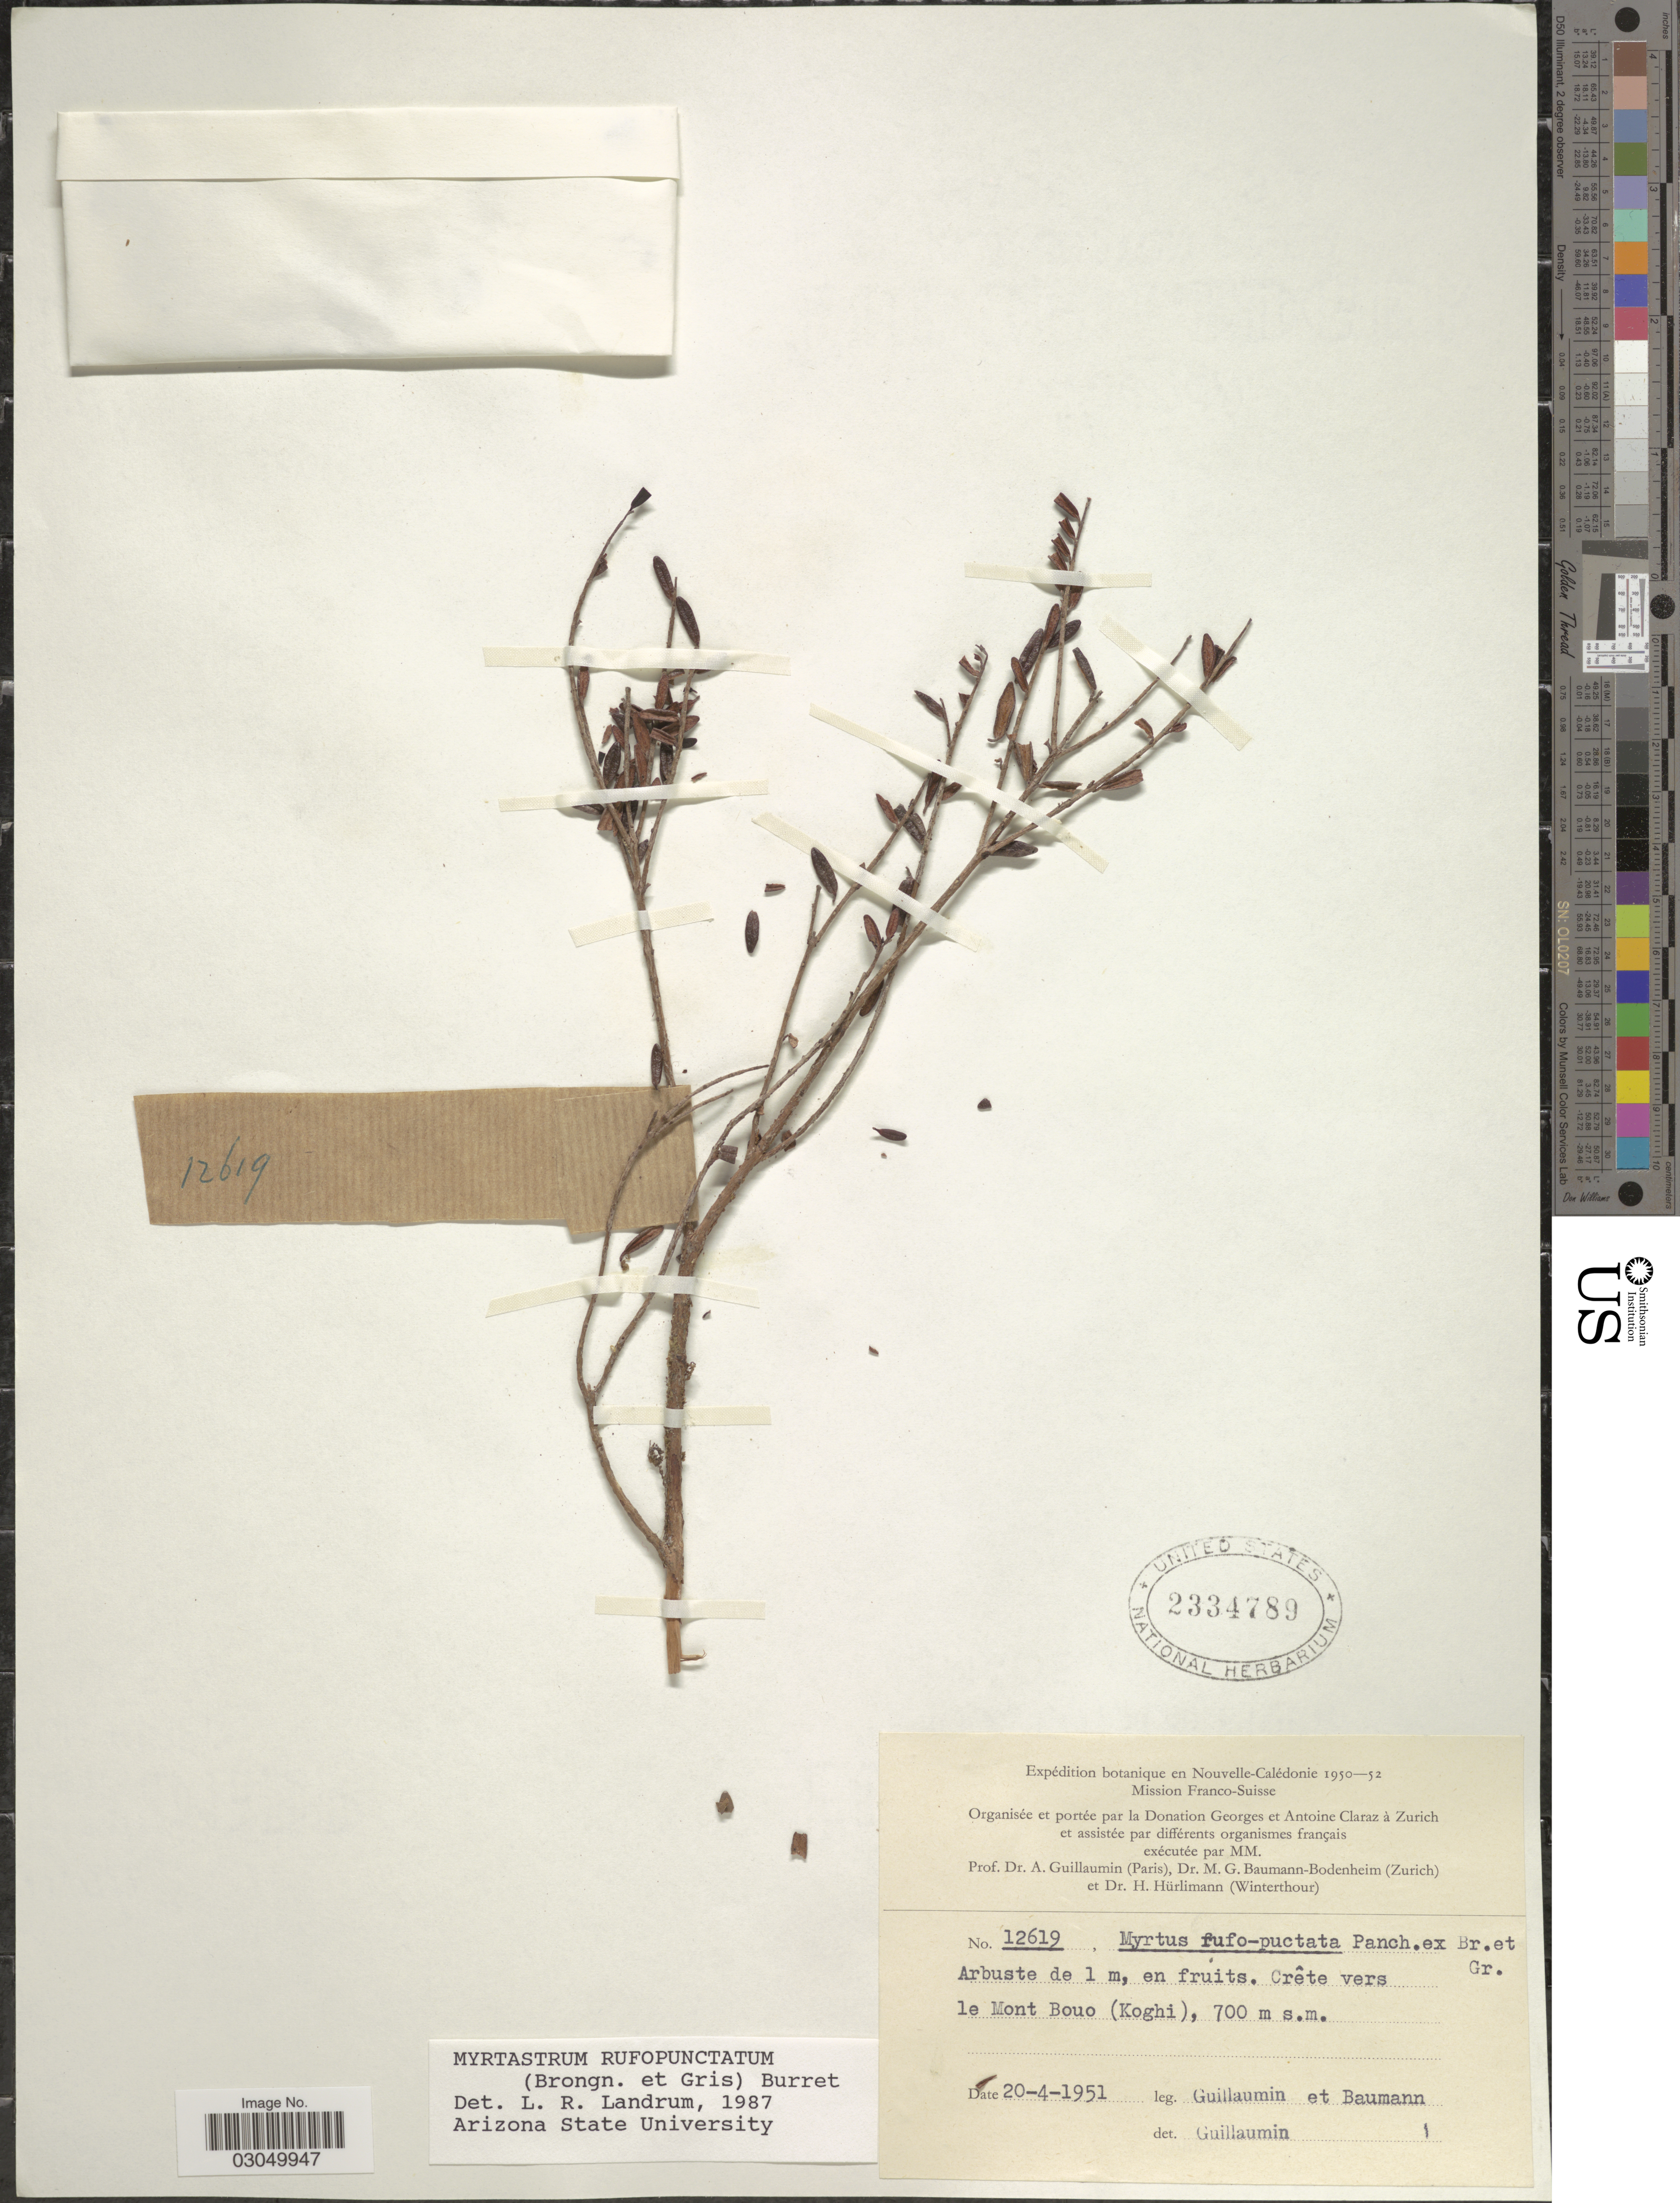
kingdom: Plantae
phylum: Tracheophyta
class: Magnoliopsida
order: Myrtales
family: Myrtaceae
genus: Myrtastrum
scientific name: Myrtastrum rufopunctatum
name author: (Pancher ex Brongn. & Gris) Burret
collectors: A. Guillaumin & M. G. Baumann-Bodenheim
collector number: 12619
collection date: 1951-04-20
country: New Caledonia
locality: En Nouvelle-Calédonie. Crête vers le Mont Bouo (Koghi).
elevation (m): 700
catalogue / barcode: US 2334789